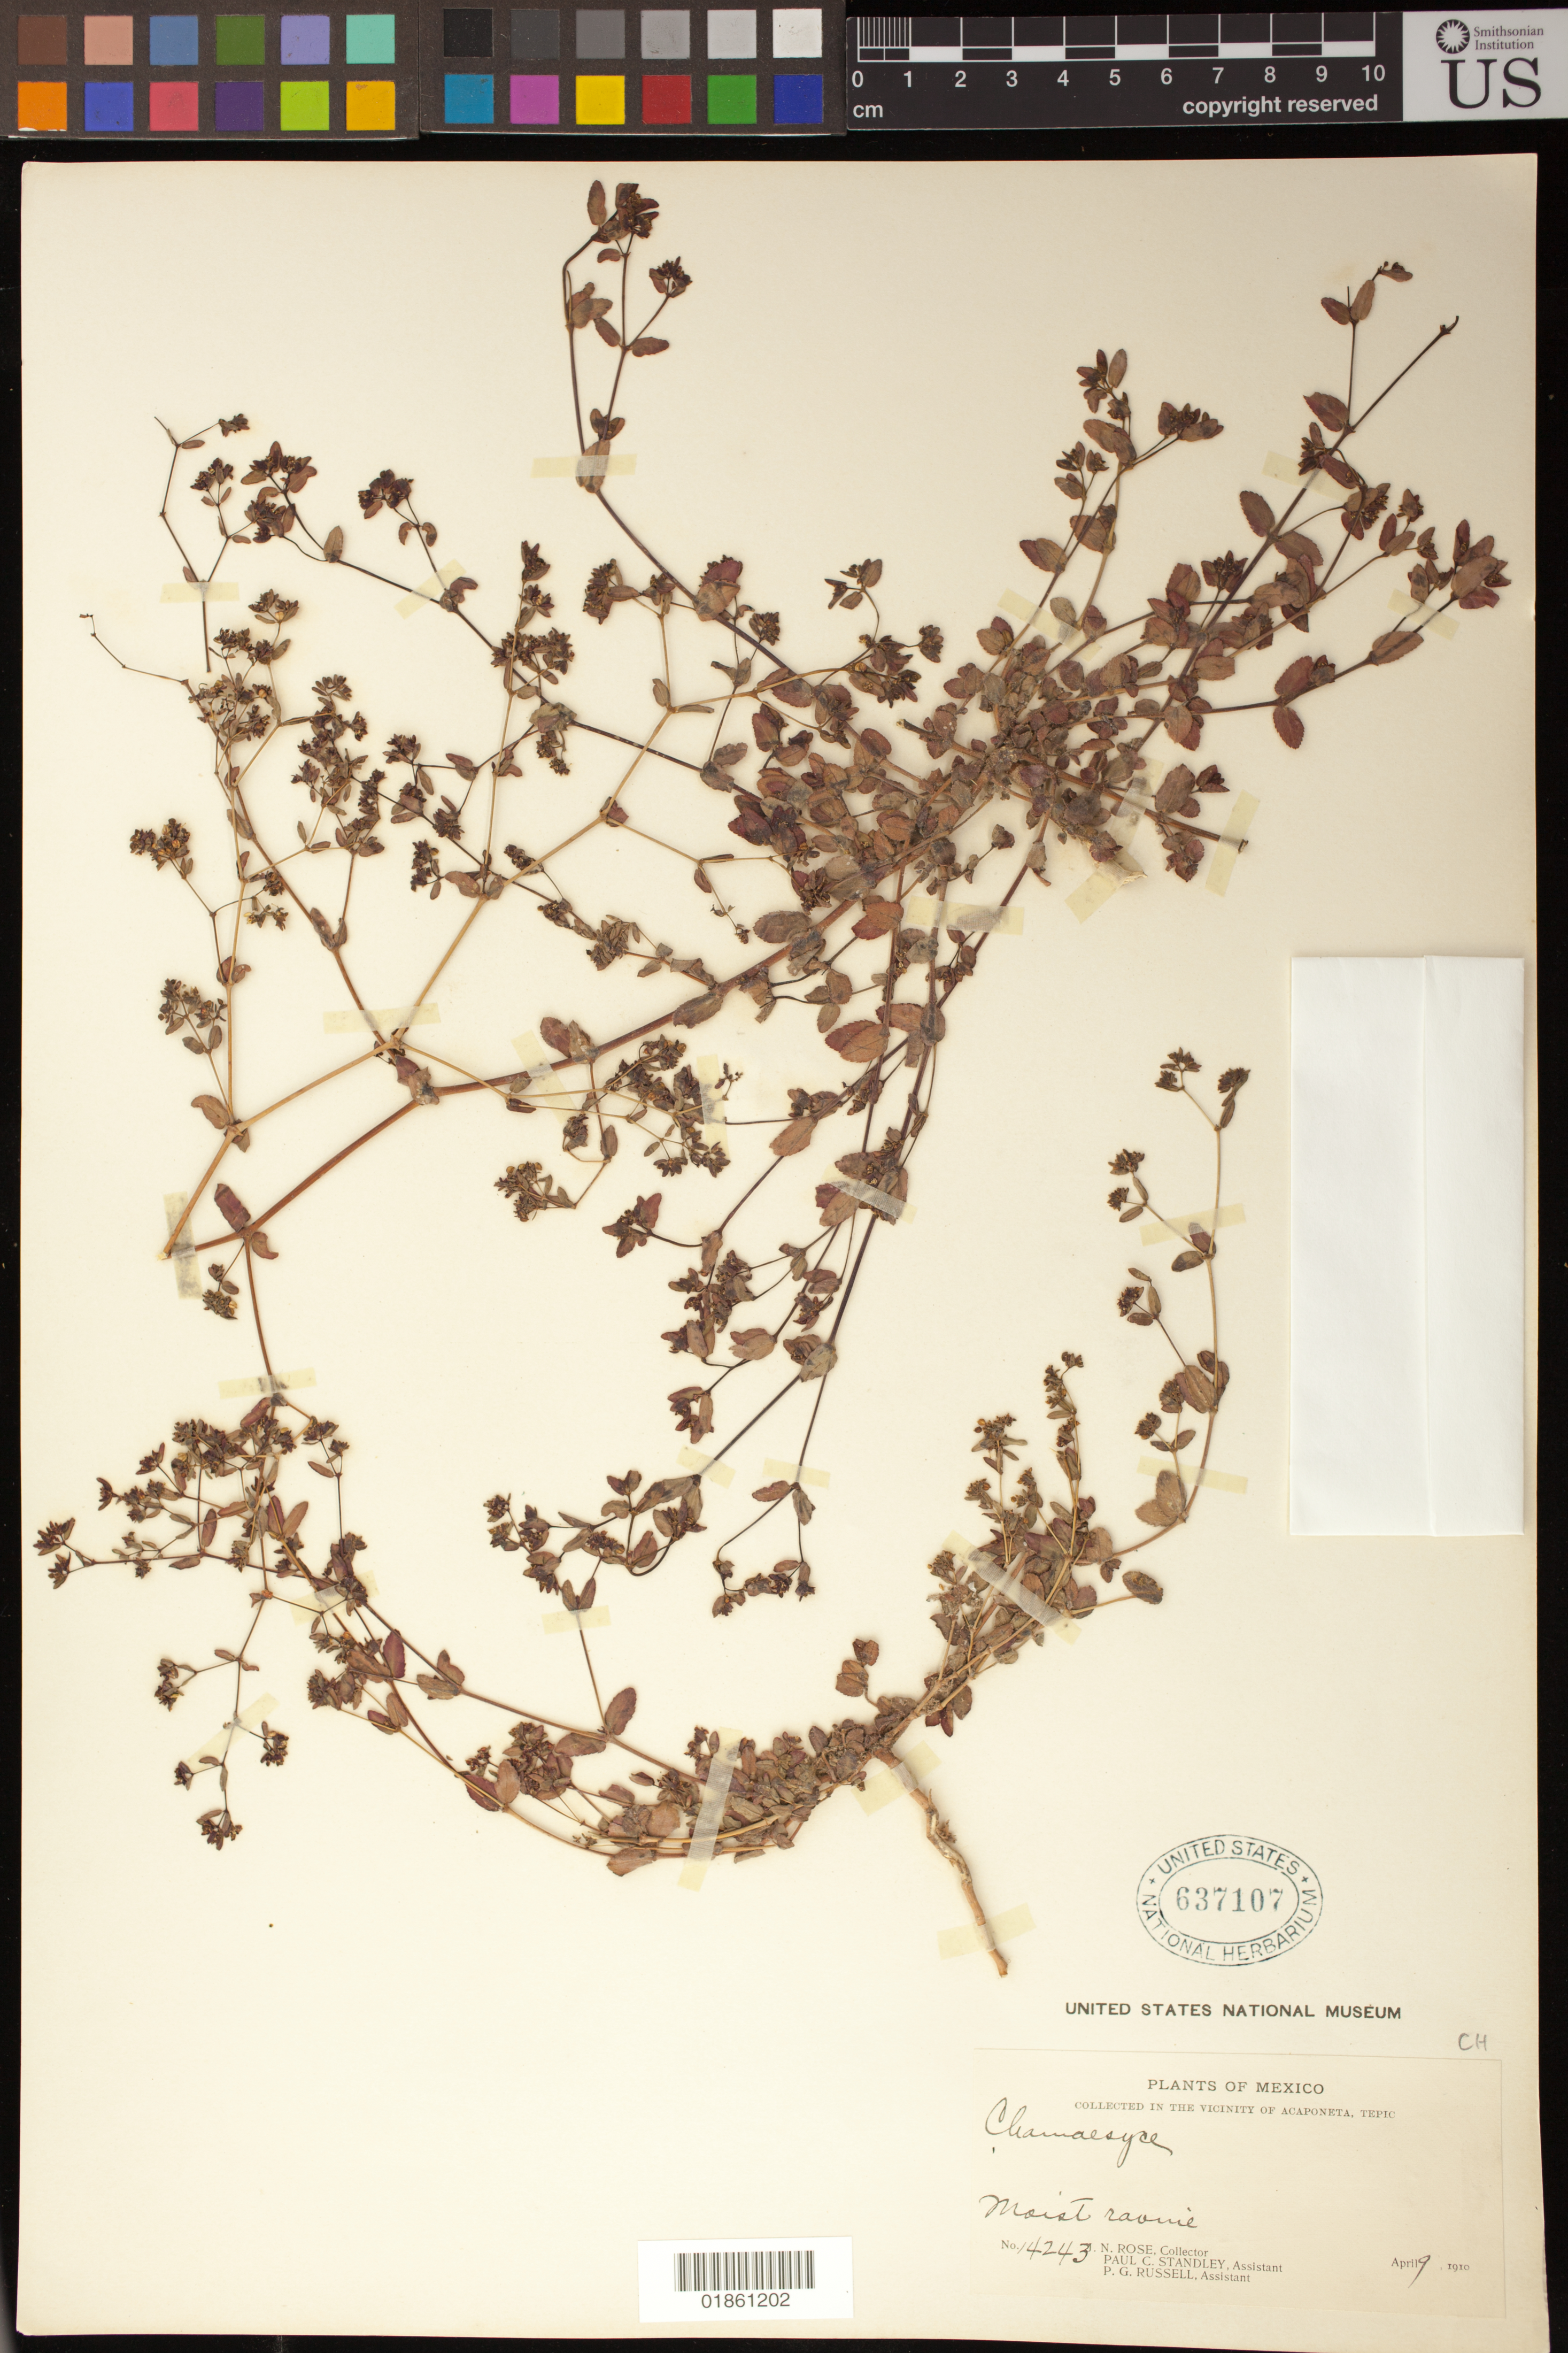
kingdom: Plantae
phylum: Tracheophyta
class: Magnoliopsida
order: Malpighiales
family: Euphorbiaceae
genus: Euphorbia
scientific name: Euphorbia sp.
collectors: J. N. Rose, P. C. Standley & P. G. Russell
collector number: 14243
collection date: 1910-04-09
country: Mexico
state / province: Nayarit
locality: In the vicinity of Acaponeta, Tepic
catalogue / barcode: US 637107